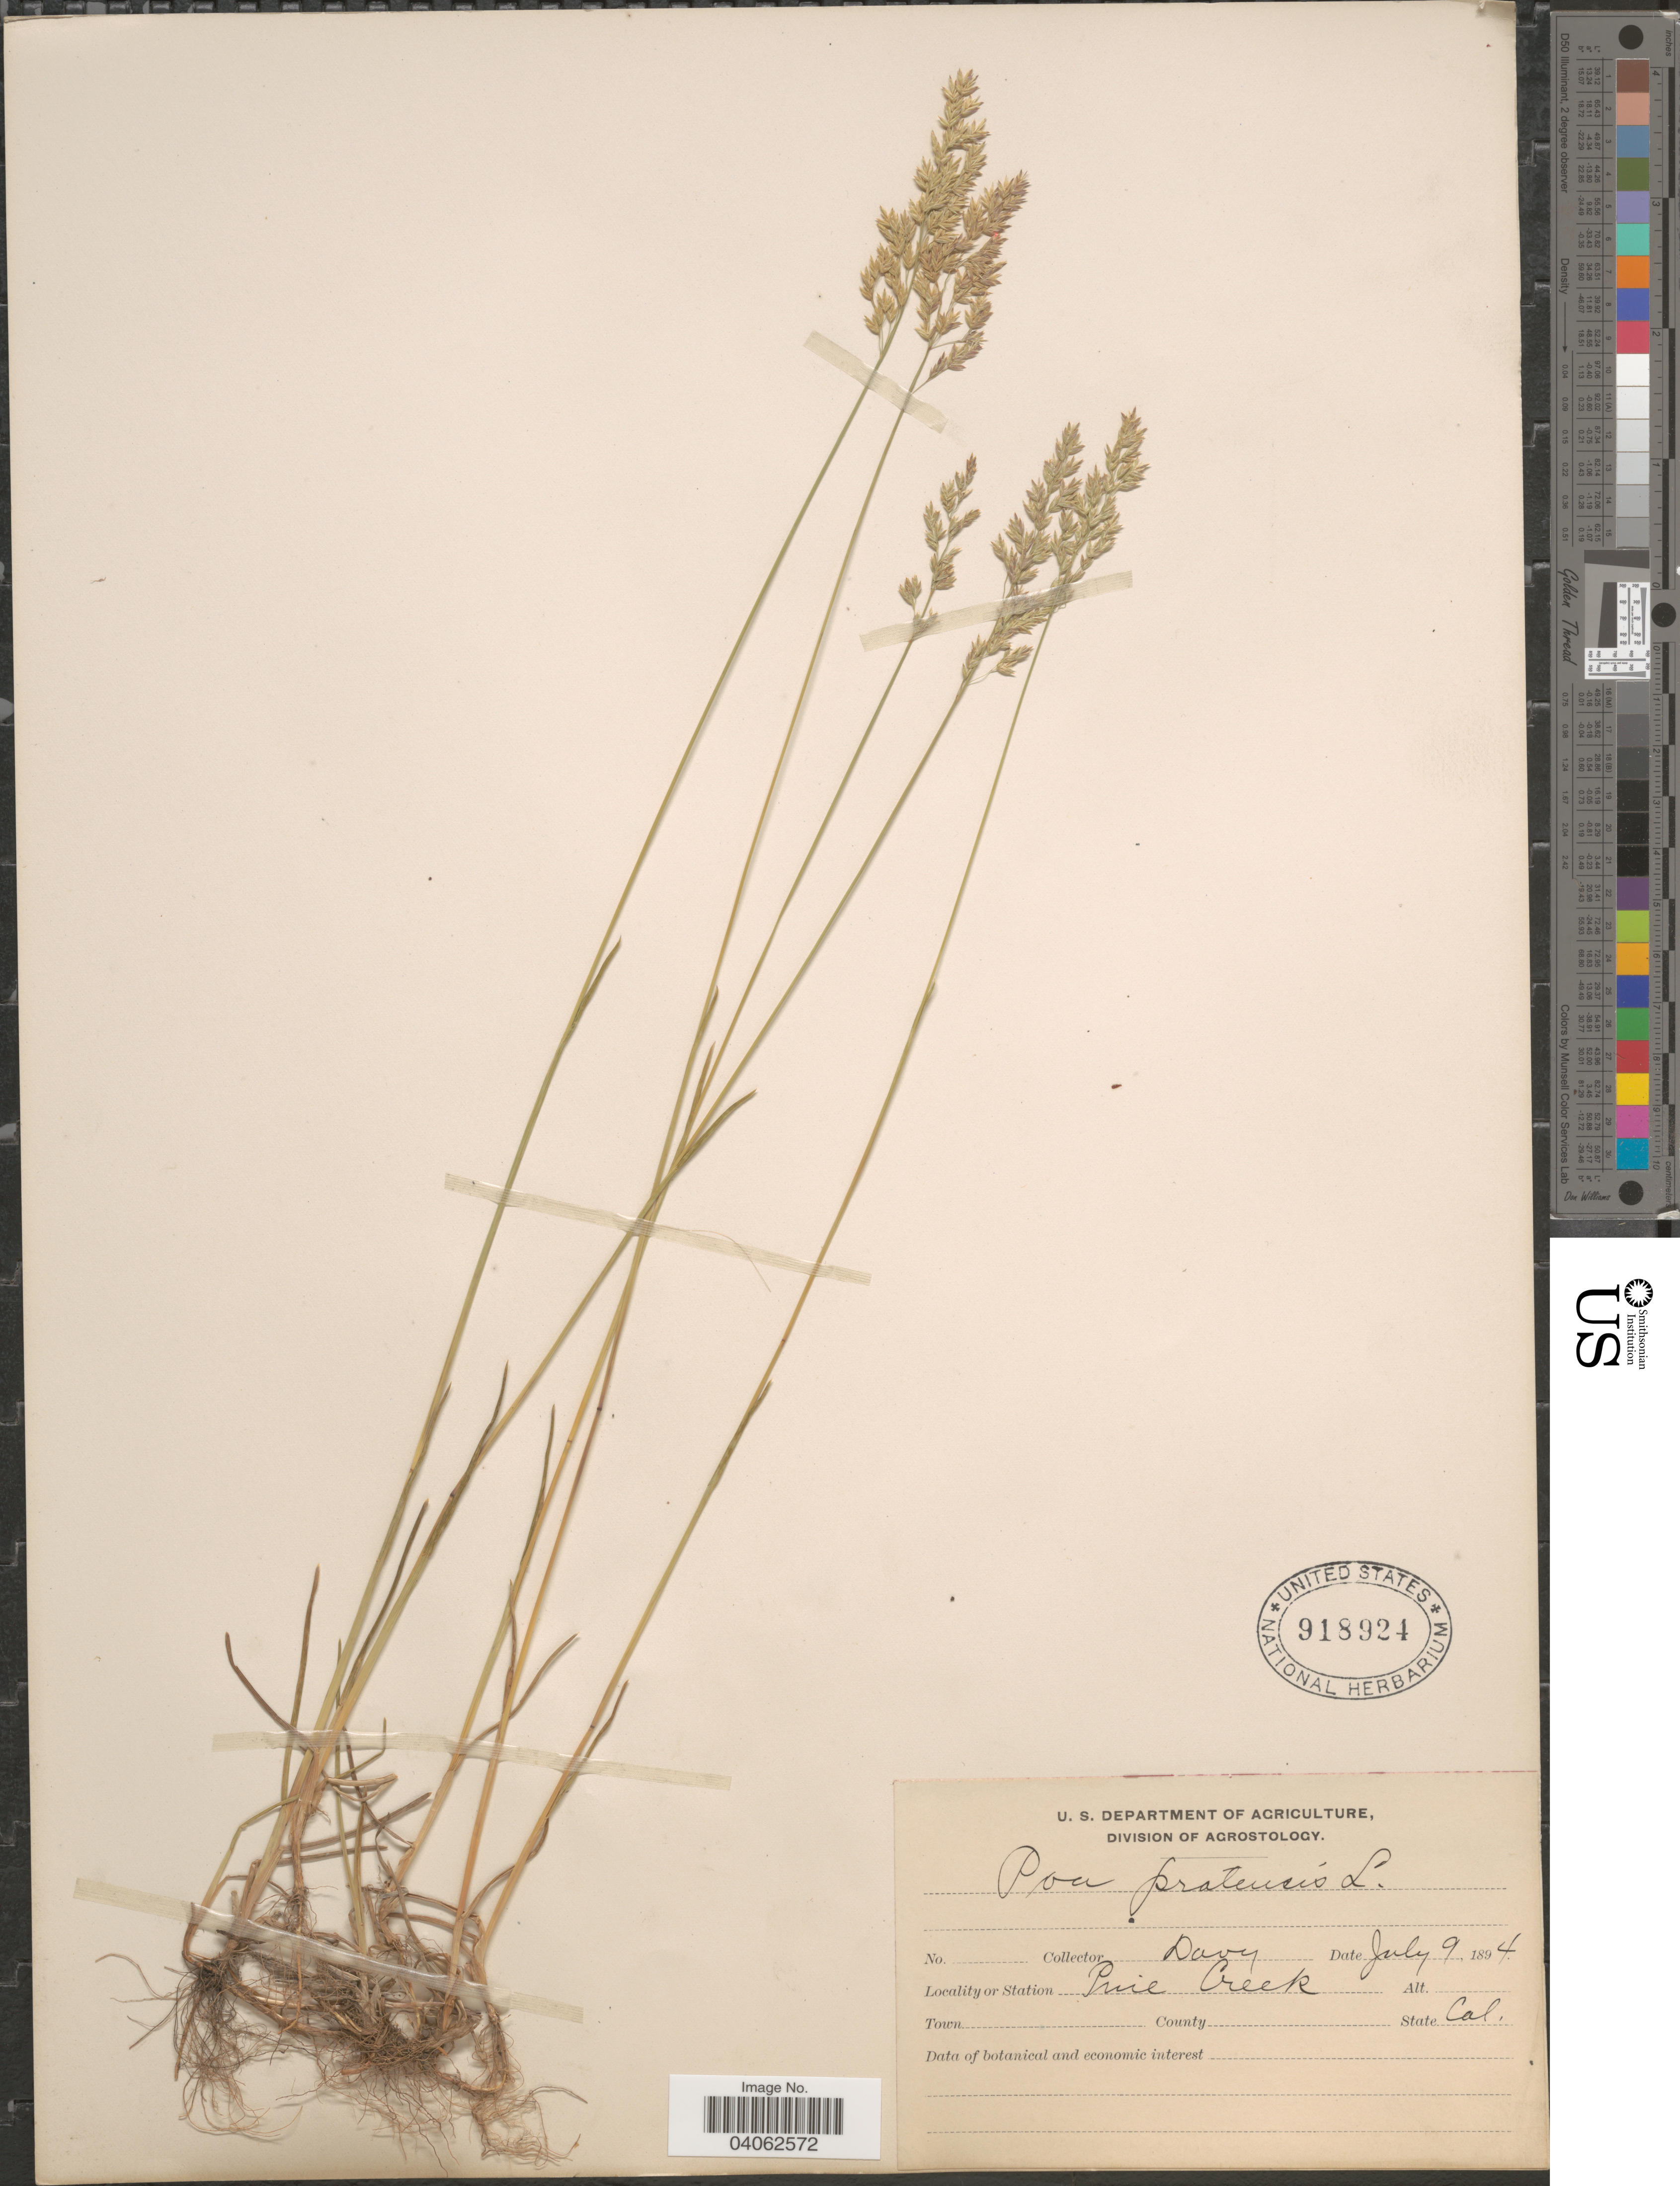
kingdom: Plantae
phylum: Tracheophyta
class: Liliopsida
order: Poales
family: Poaceae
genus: Poa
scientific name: Poa pratensis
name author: L.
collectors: Davy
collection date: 1894-07-09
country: United States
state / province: California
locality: Station Pine Creek.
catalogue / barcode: US 918924